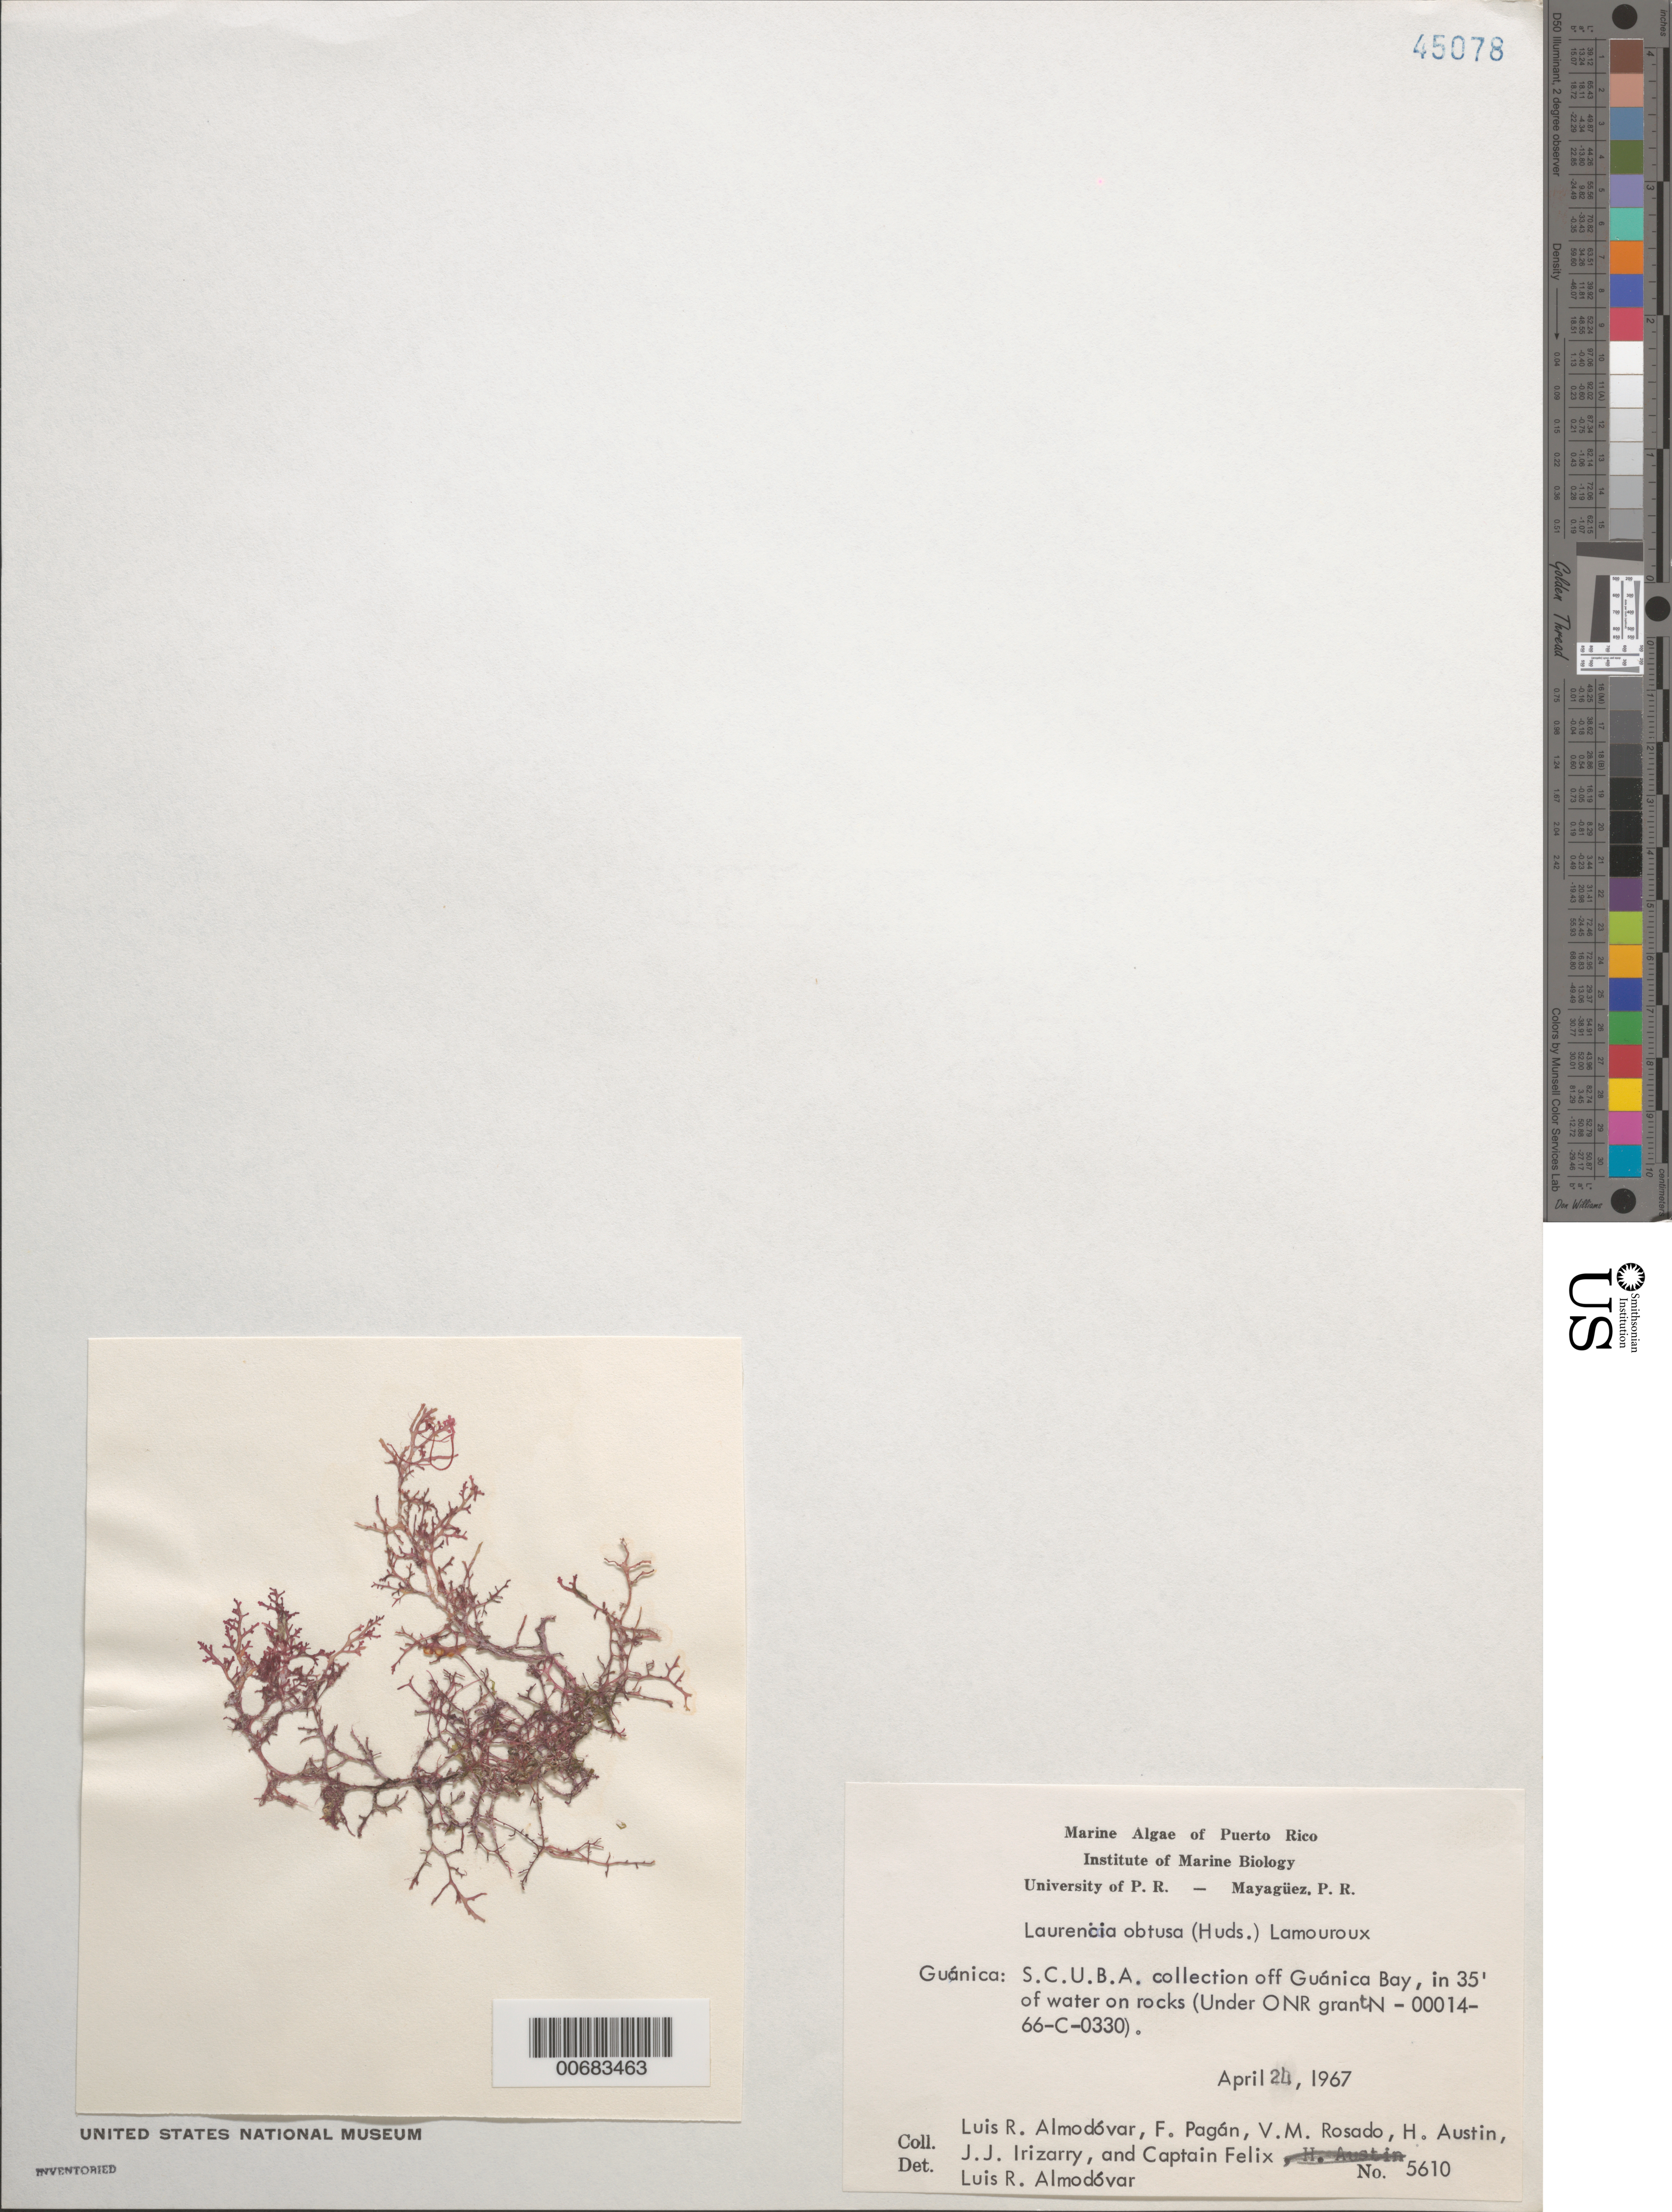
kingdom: Plantae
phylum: Rhodophyta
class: Florideophyceae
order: Ceramiales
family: Rhodomelaceae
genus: Laurencia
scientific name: Laurencia obtusa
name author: (Huds.) J.V.Lamouroux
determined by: Almodovar, L. R.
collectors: L. Almodovar, F. Pagan, V. Rosado, H. Austin, J. Irizarry & C. Felix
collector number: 5610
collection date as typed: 24 Apr 1967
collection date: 1967-04-24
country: Puerto Rico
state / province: Guanica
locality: Off Guanica Bay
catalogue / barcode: US 45078